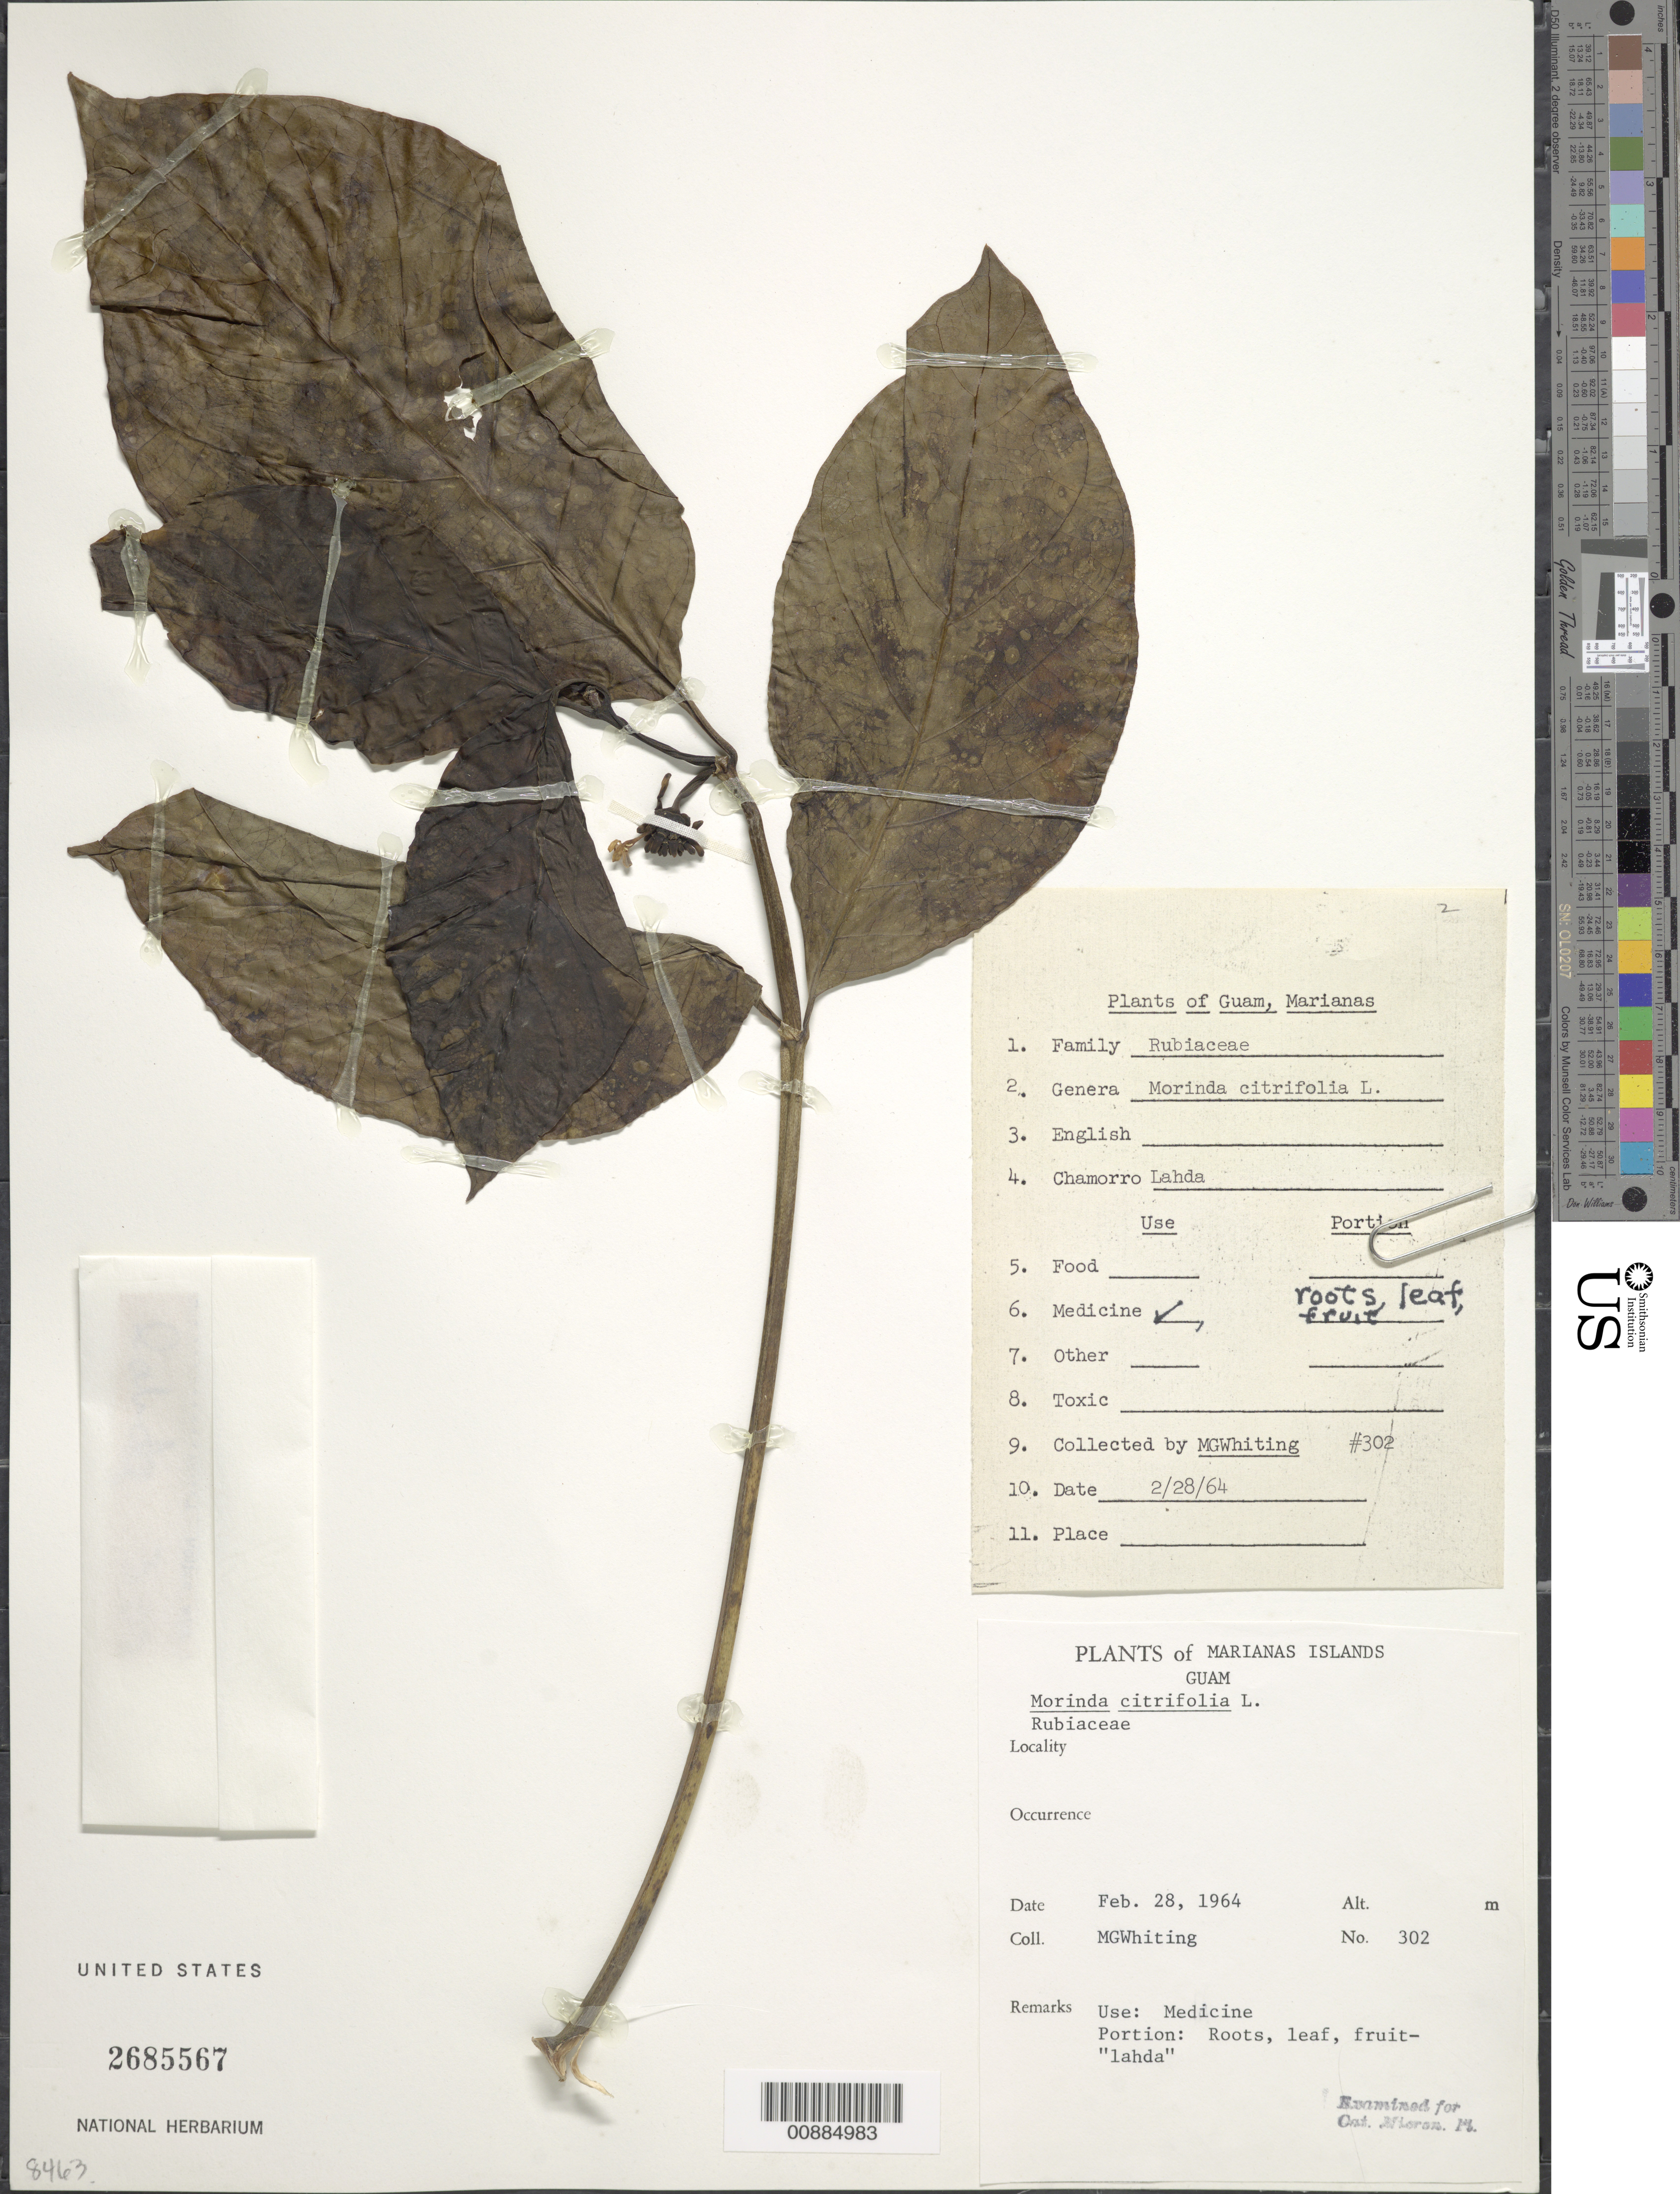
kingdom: Plantae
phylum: Tracheophyta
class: Magnoliopsida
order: Gentianales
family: Rubiaceae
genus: Morinda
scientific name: Morinda citrifolia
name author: L.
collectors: M. Whiting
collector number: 302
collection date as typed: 28 Feb 1964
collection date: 1964-02-28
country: Guam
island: Guam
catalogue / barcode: US 2685567